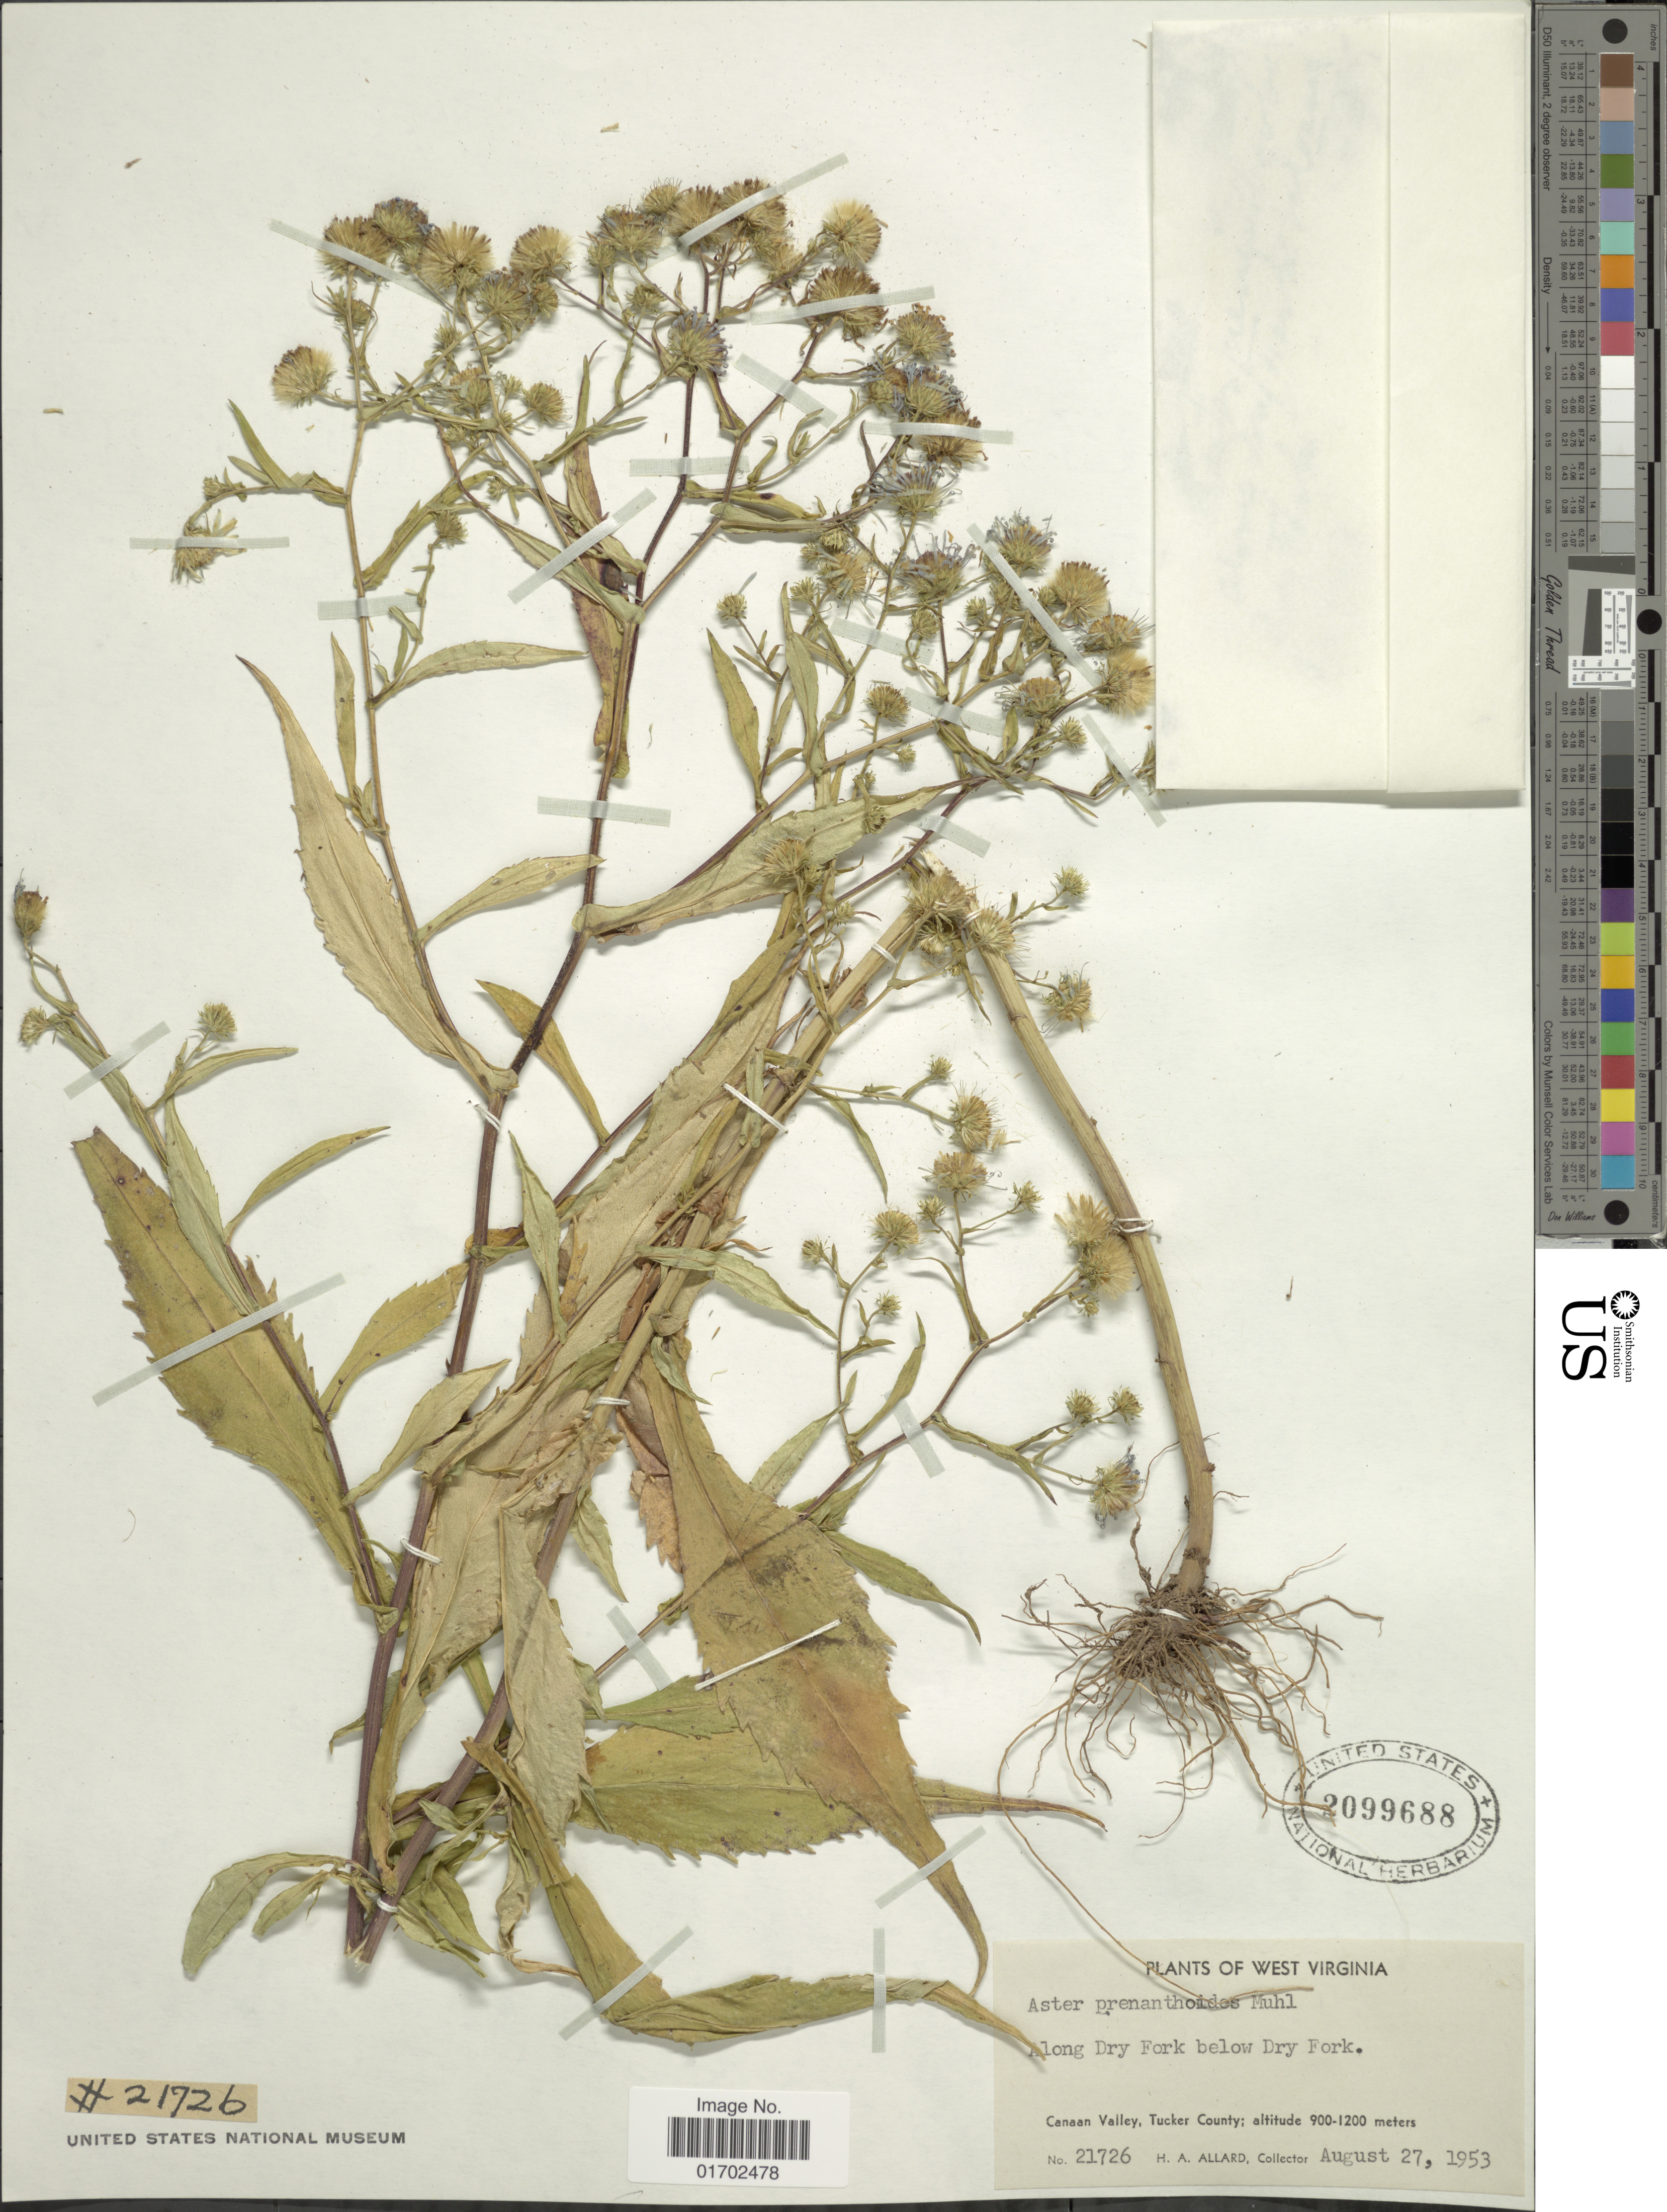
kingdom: Plantae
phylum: Tracheophyta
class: Magnoliopsida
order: Asterales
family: Asteraceae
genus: Symphyotrichum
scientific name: Symphyotrichum prenanthoides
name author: (Muhl. ex Willd.) G.L. Nesom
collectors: H. A. Allard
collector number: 21726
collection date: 1953-08-27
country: United States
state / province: West Virginia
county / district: Tucker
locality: Along Dry Fork below Dry Fork. Canaan Valley, Tucker County.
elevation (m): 900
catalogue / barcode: US 2099688